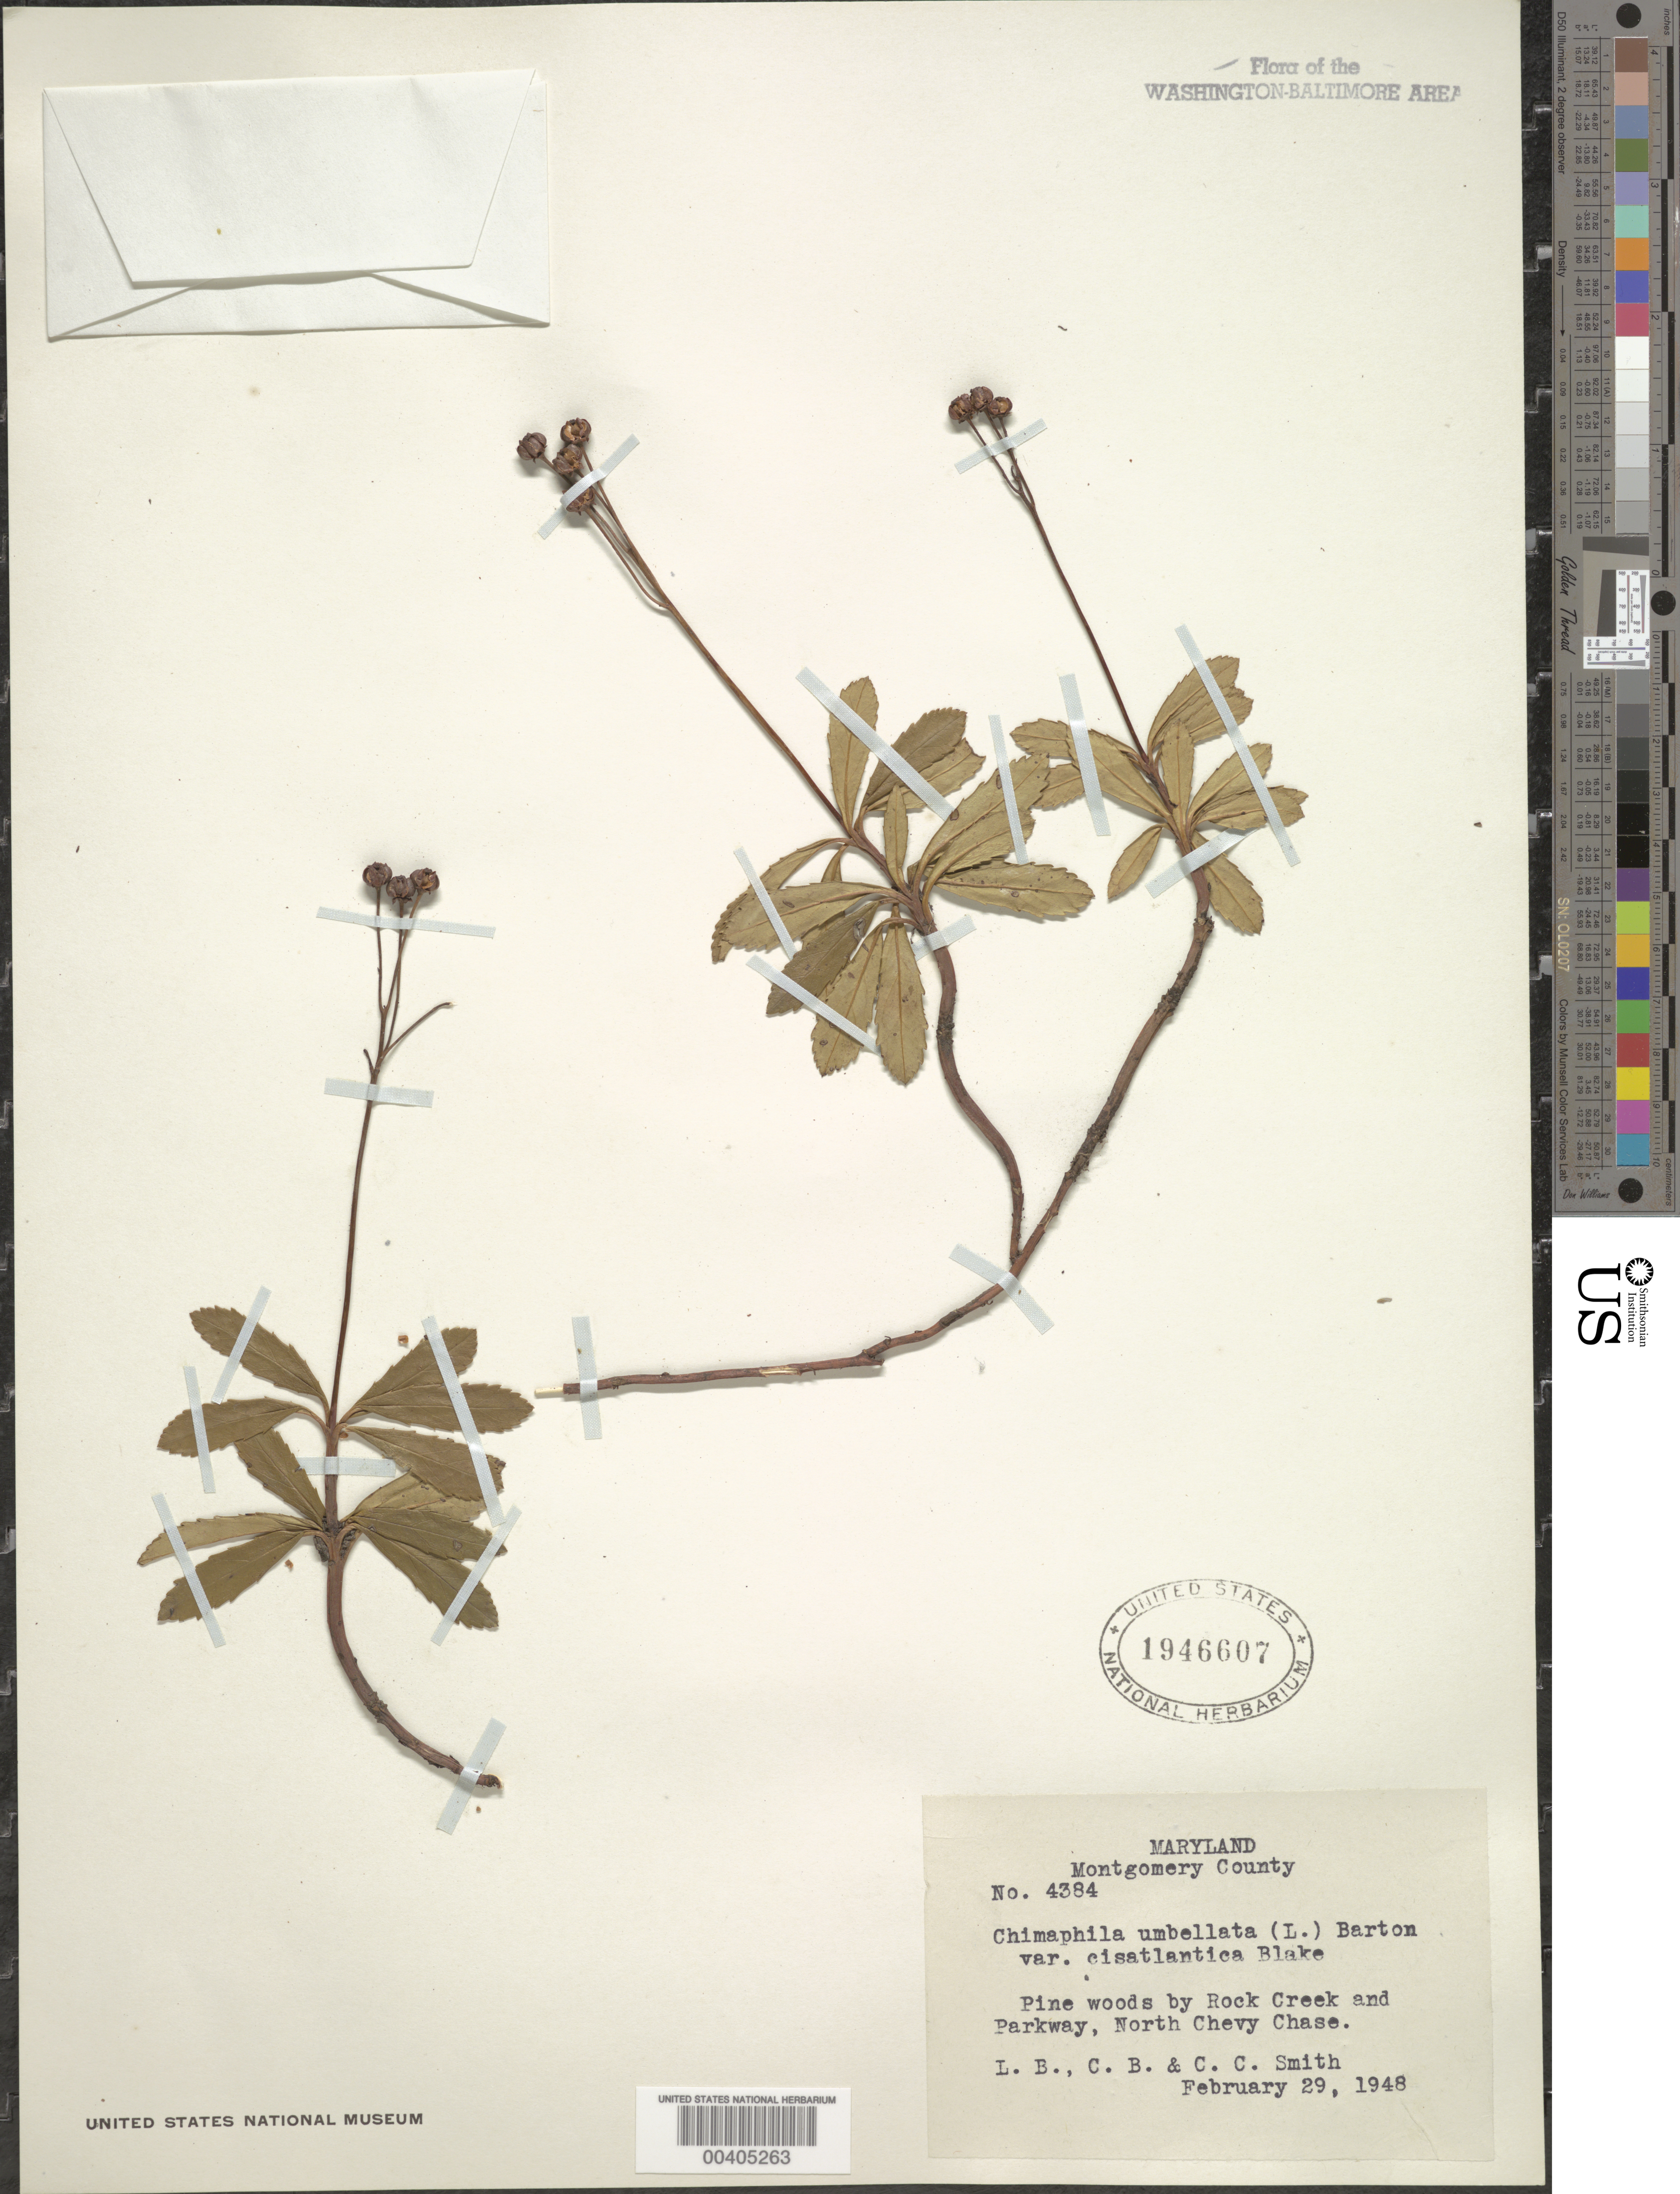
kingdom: Plantae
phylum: Tracheophyta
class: Magnoliopsida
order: Ericales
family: Ericaceae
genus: Chimaphila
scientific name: Chimaphila umbellata var. cisatlantica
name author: S.F. Blake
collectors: L. Smith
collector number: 4384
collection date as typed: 29 Feb 1948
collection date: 1948-02-29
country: United States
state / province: Maryland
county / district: Montgomery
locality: Rock Creek and Parkway, north Chevy Chase Rock Creek Park and Vicinity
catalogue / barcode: US 1946607